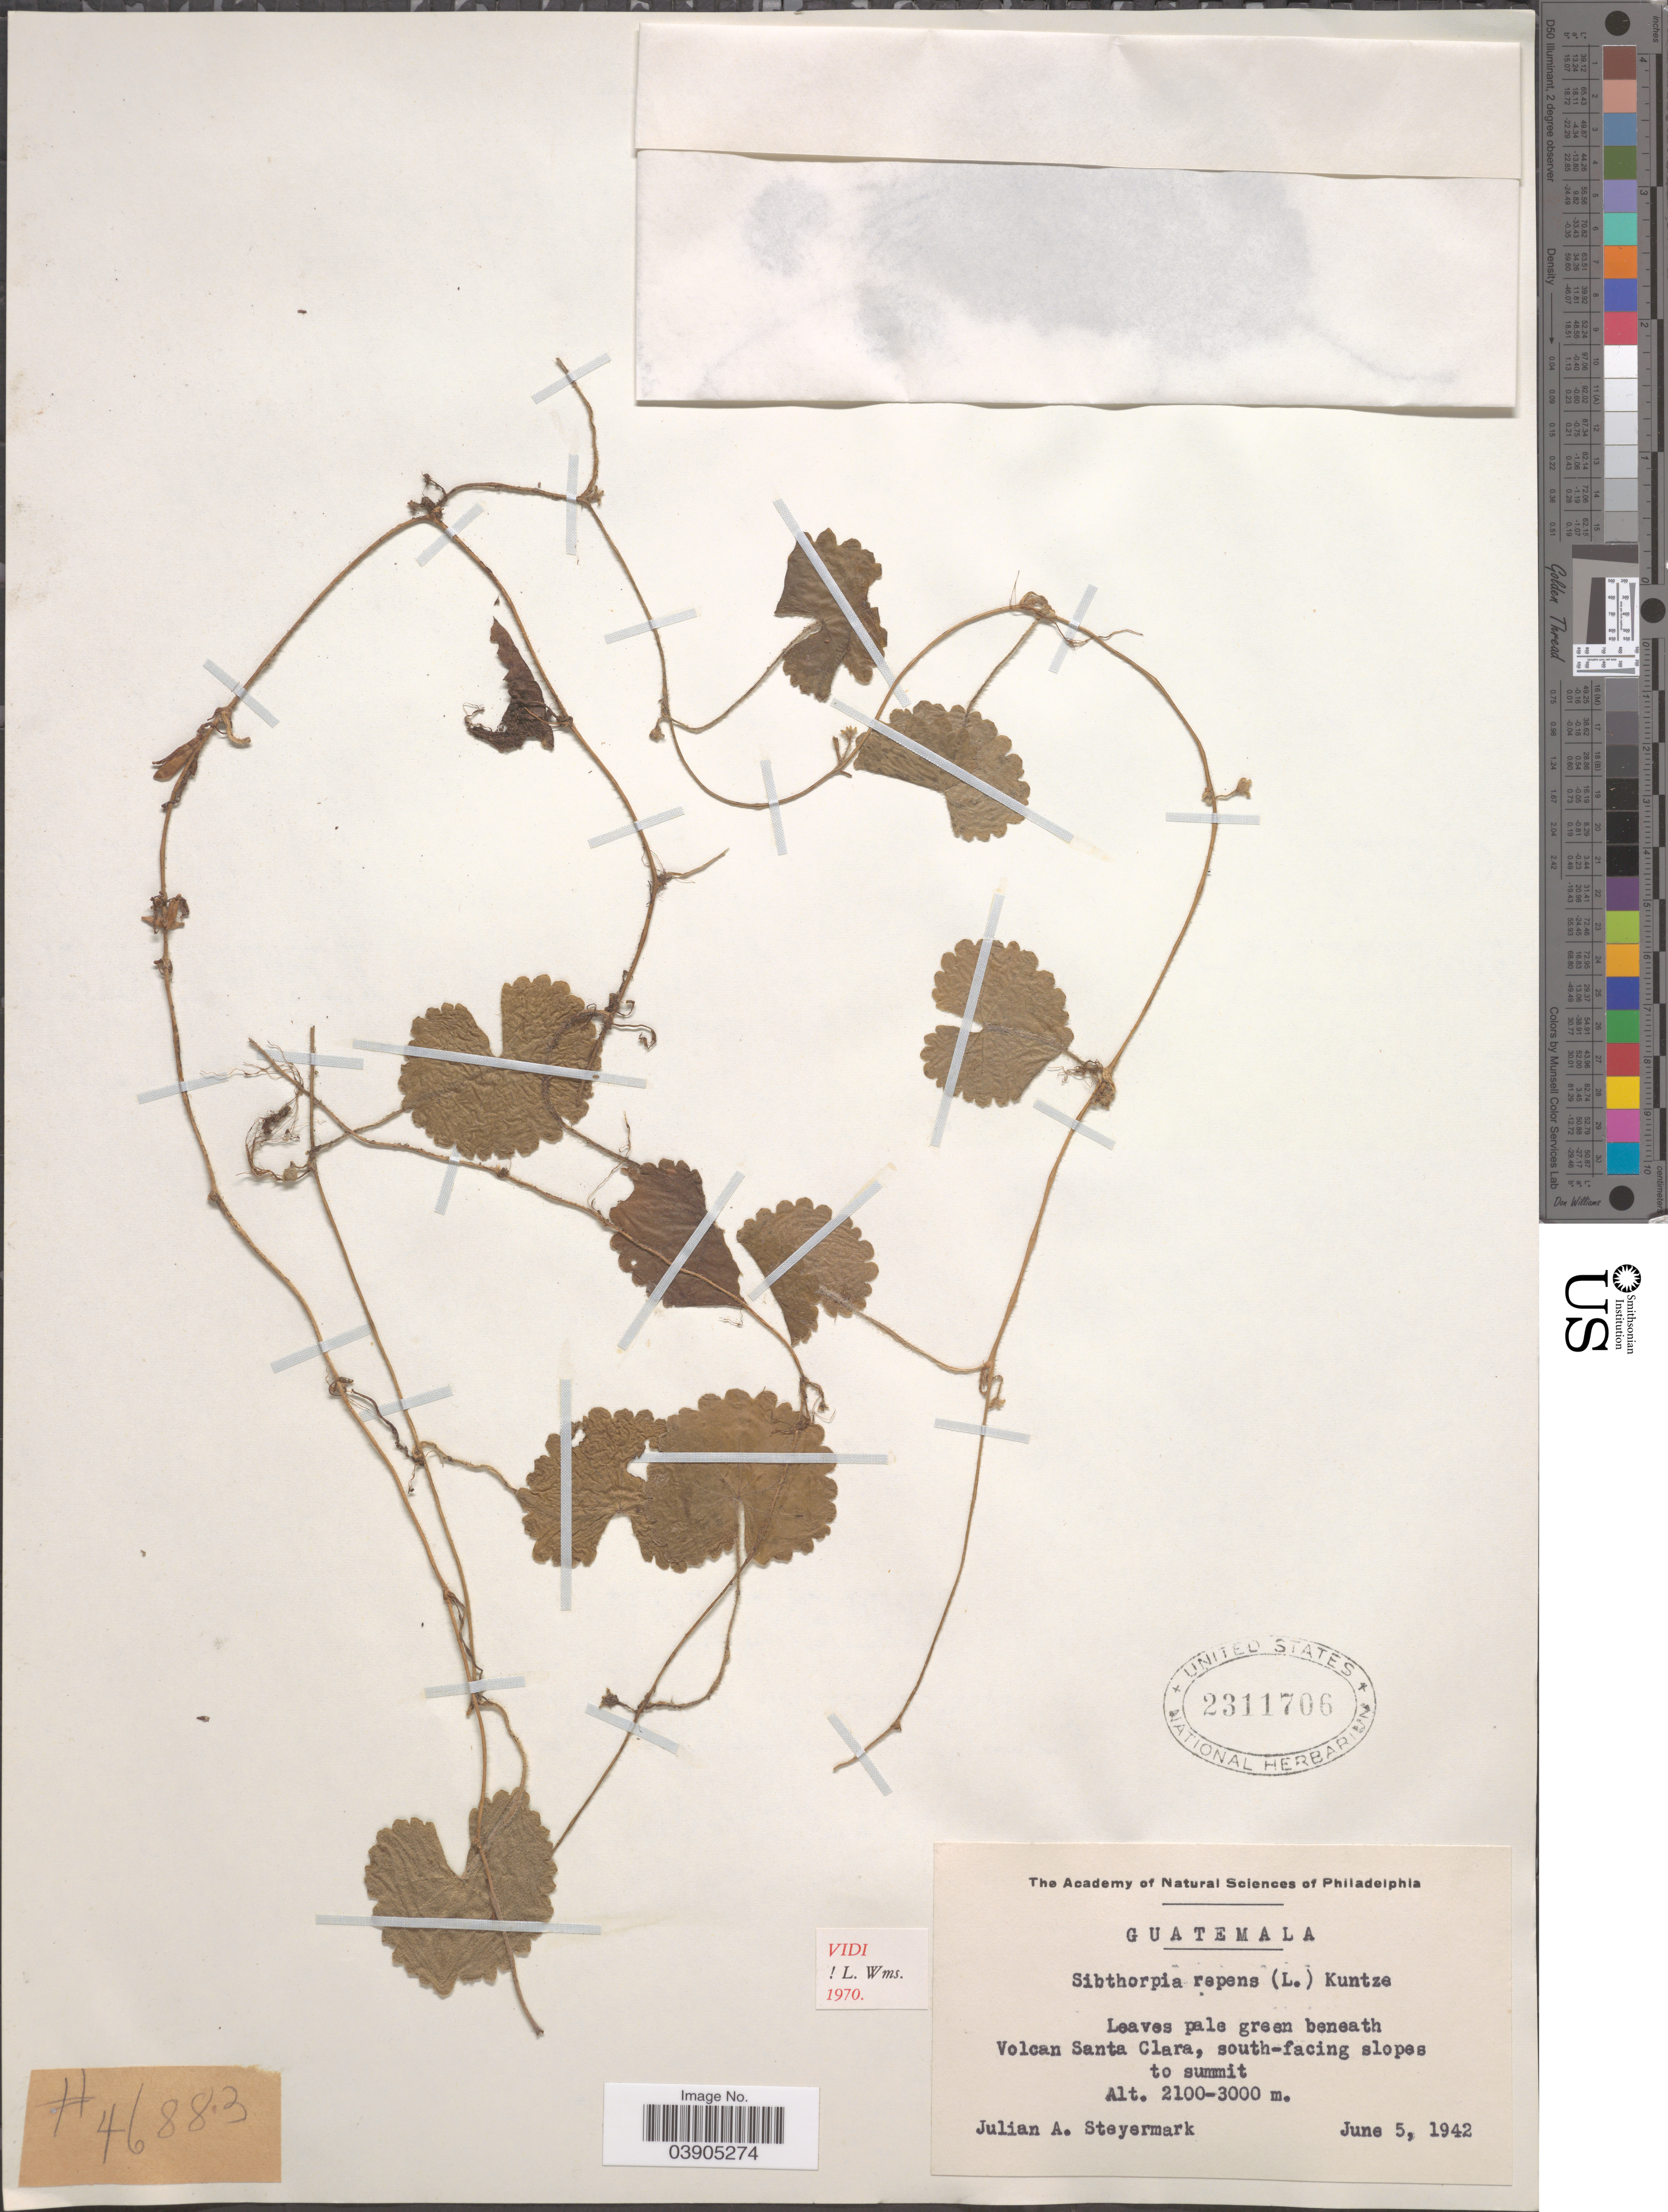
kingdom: Plantae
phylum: Tracheophyta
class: Magnoliopsida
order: Lamiales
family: Plantaginaceae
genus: Sibthorpia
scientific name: Sibthorpia repens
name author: (L.) Kuntze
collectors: J. Steyermark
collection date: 1942-06-05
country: Guatemala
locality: Beneath Volcan Santa Clara, south-facing slopes to summit.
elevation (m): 2100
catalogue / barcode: US 2311706